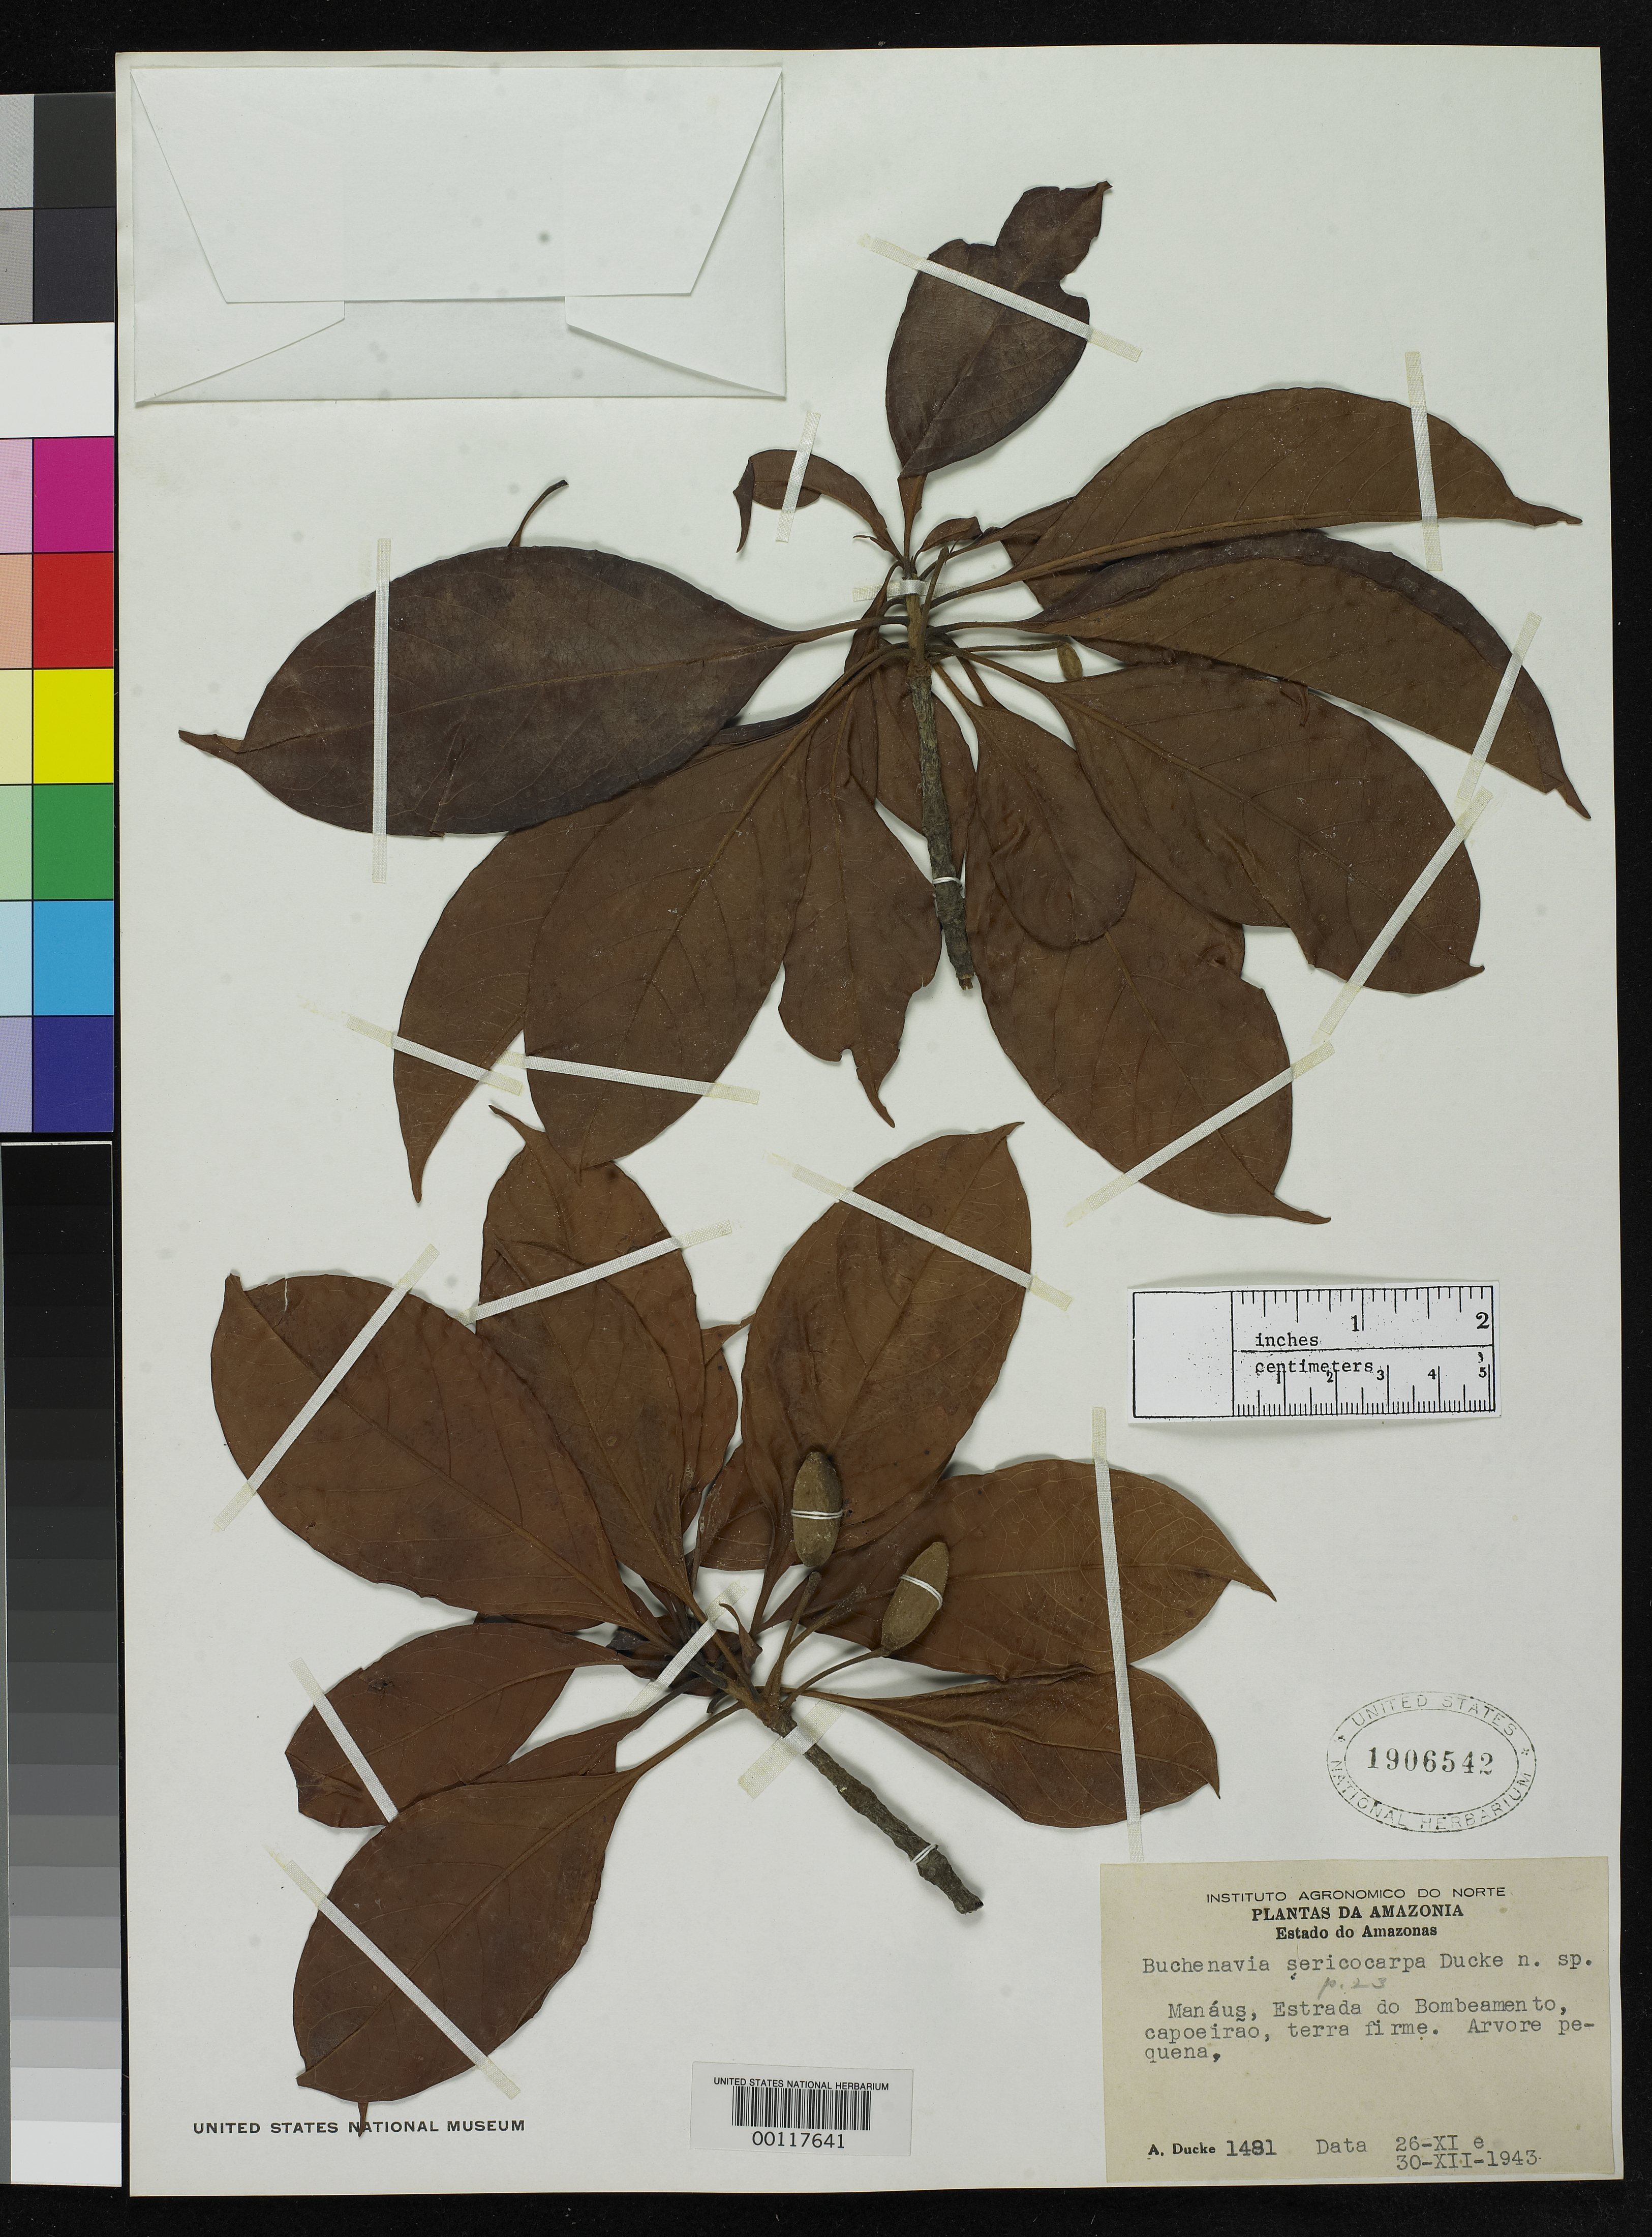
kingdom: Plantae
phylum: Tracheophyta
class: Magnoliopsida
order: Myrtales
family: Combretaceae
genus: Buchenavia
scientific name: Buchenavia sericocarpa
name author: Ducke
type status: Isotype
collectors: A. Ducke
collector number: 1481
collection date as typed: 26 Nov 1943 to 30 Dec 1943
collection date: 1943-11-26/1943-12-30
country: Brazil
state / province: Amazonas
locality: Manaus, estrada do Bombeamento.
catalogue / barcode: US 1906542